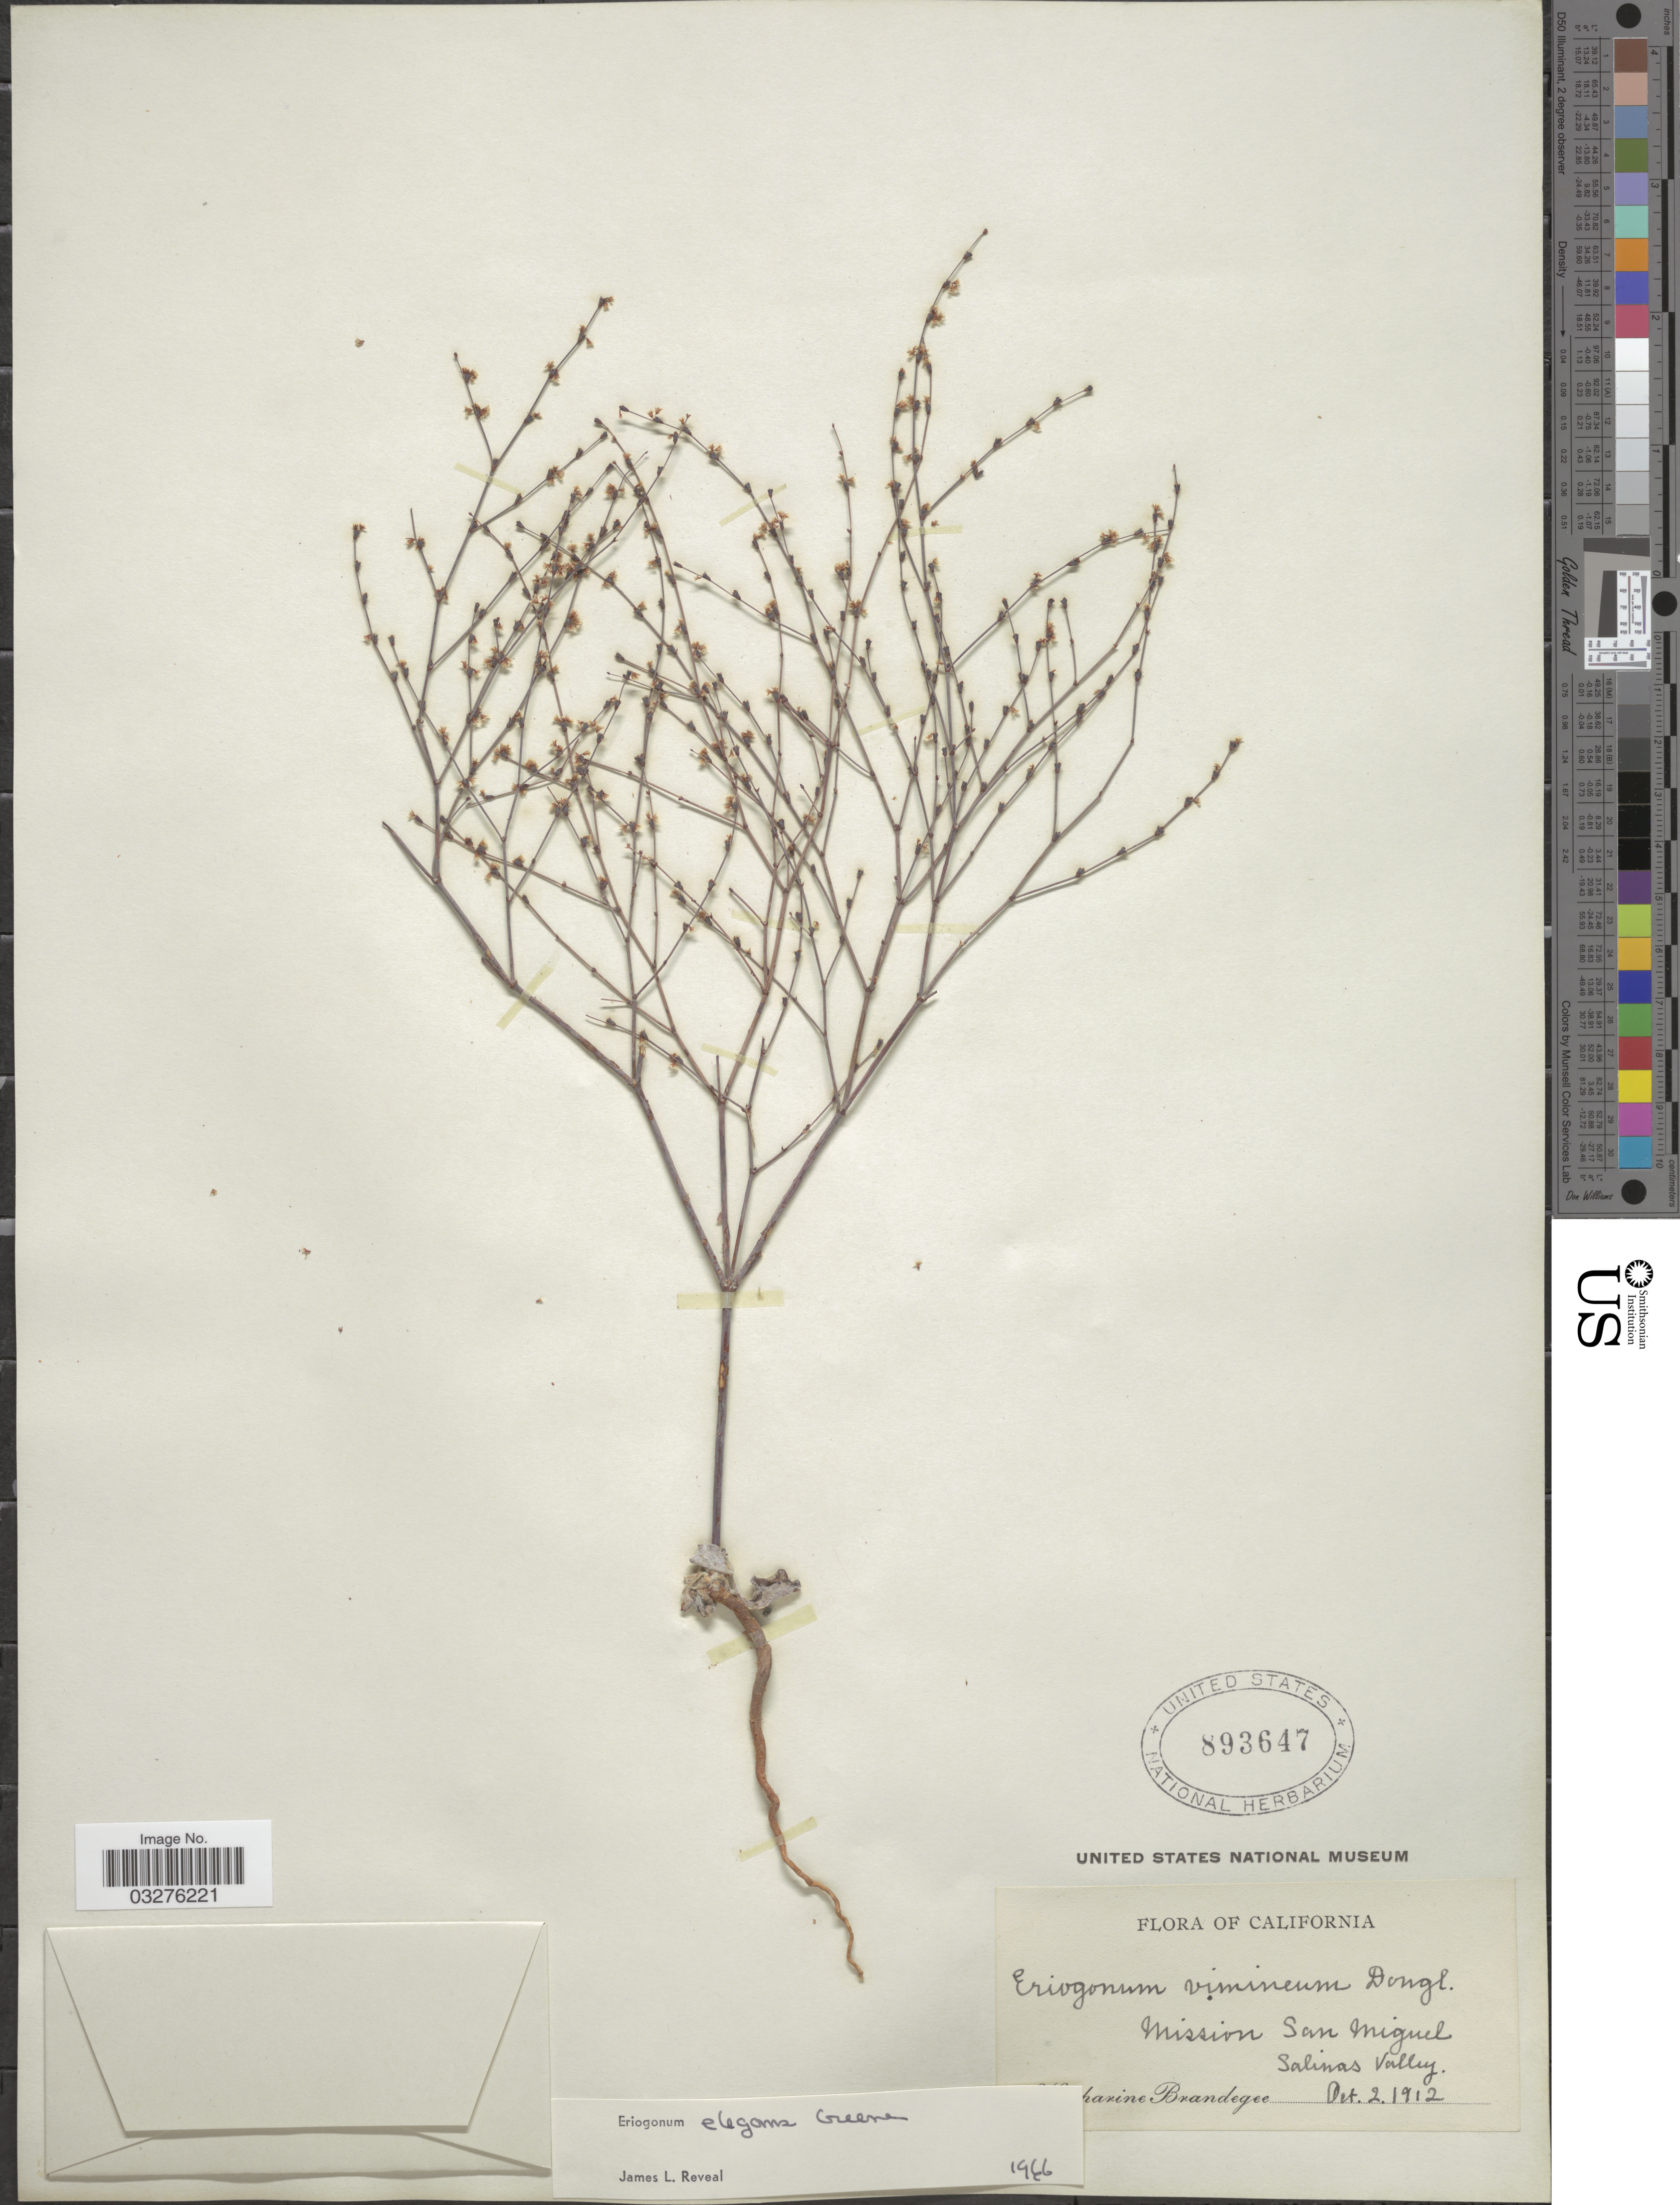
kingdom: Plantae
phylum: Tracheophyta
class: Magnoliopsida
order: Caryophyllales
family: Polygonaceae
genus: Eriogonum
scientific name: Eriogonum elegans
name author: Greene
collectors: M. K. Brandegee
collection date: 1912-10-02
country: United States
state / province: California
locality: Mission San Miguel, Salinas Valley.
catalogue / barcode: US 893647